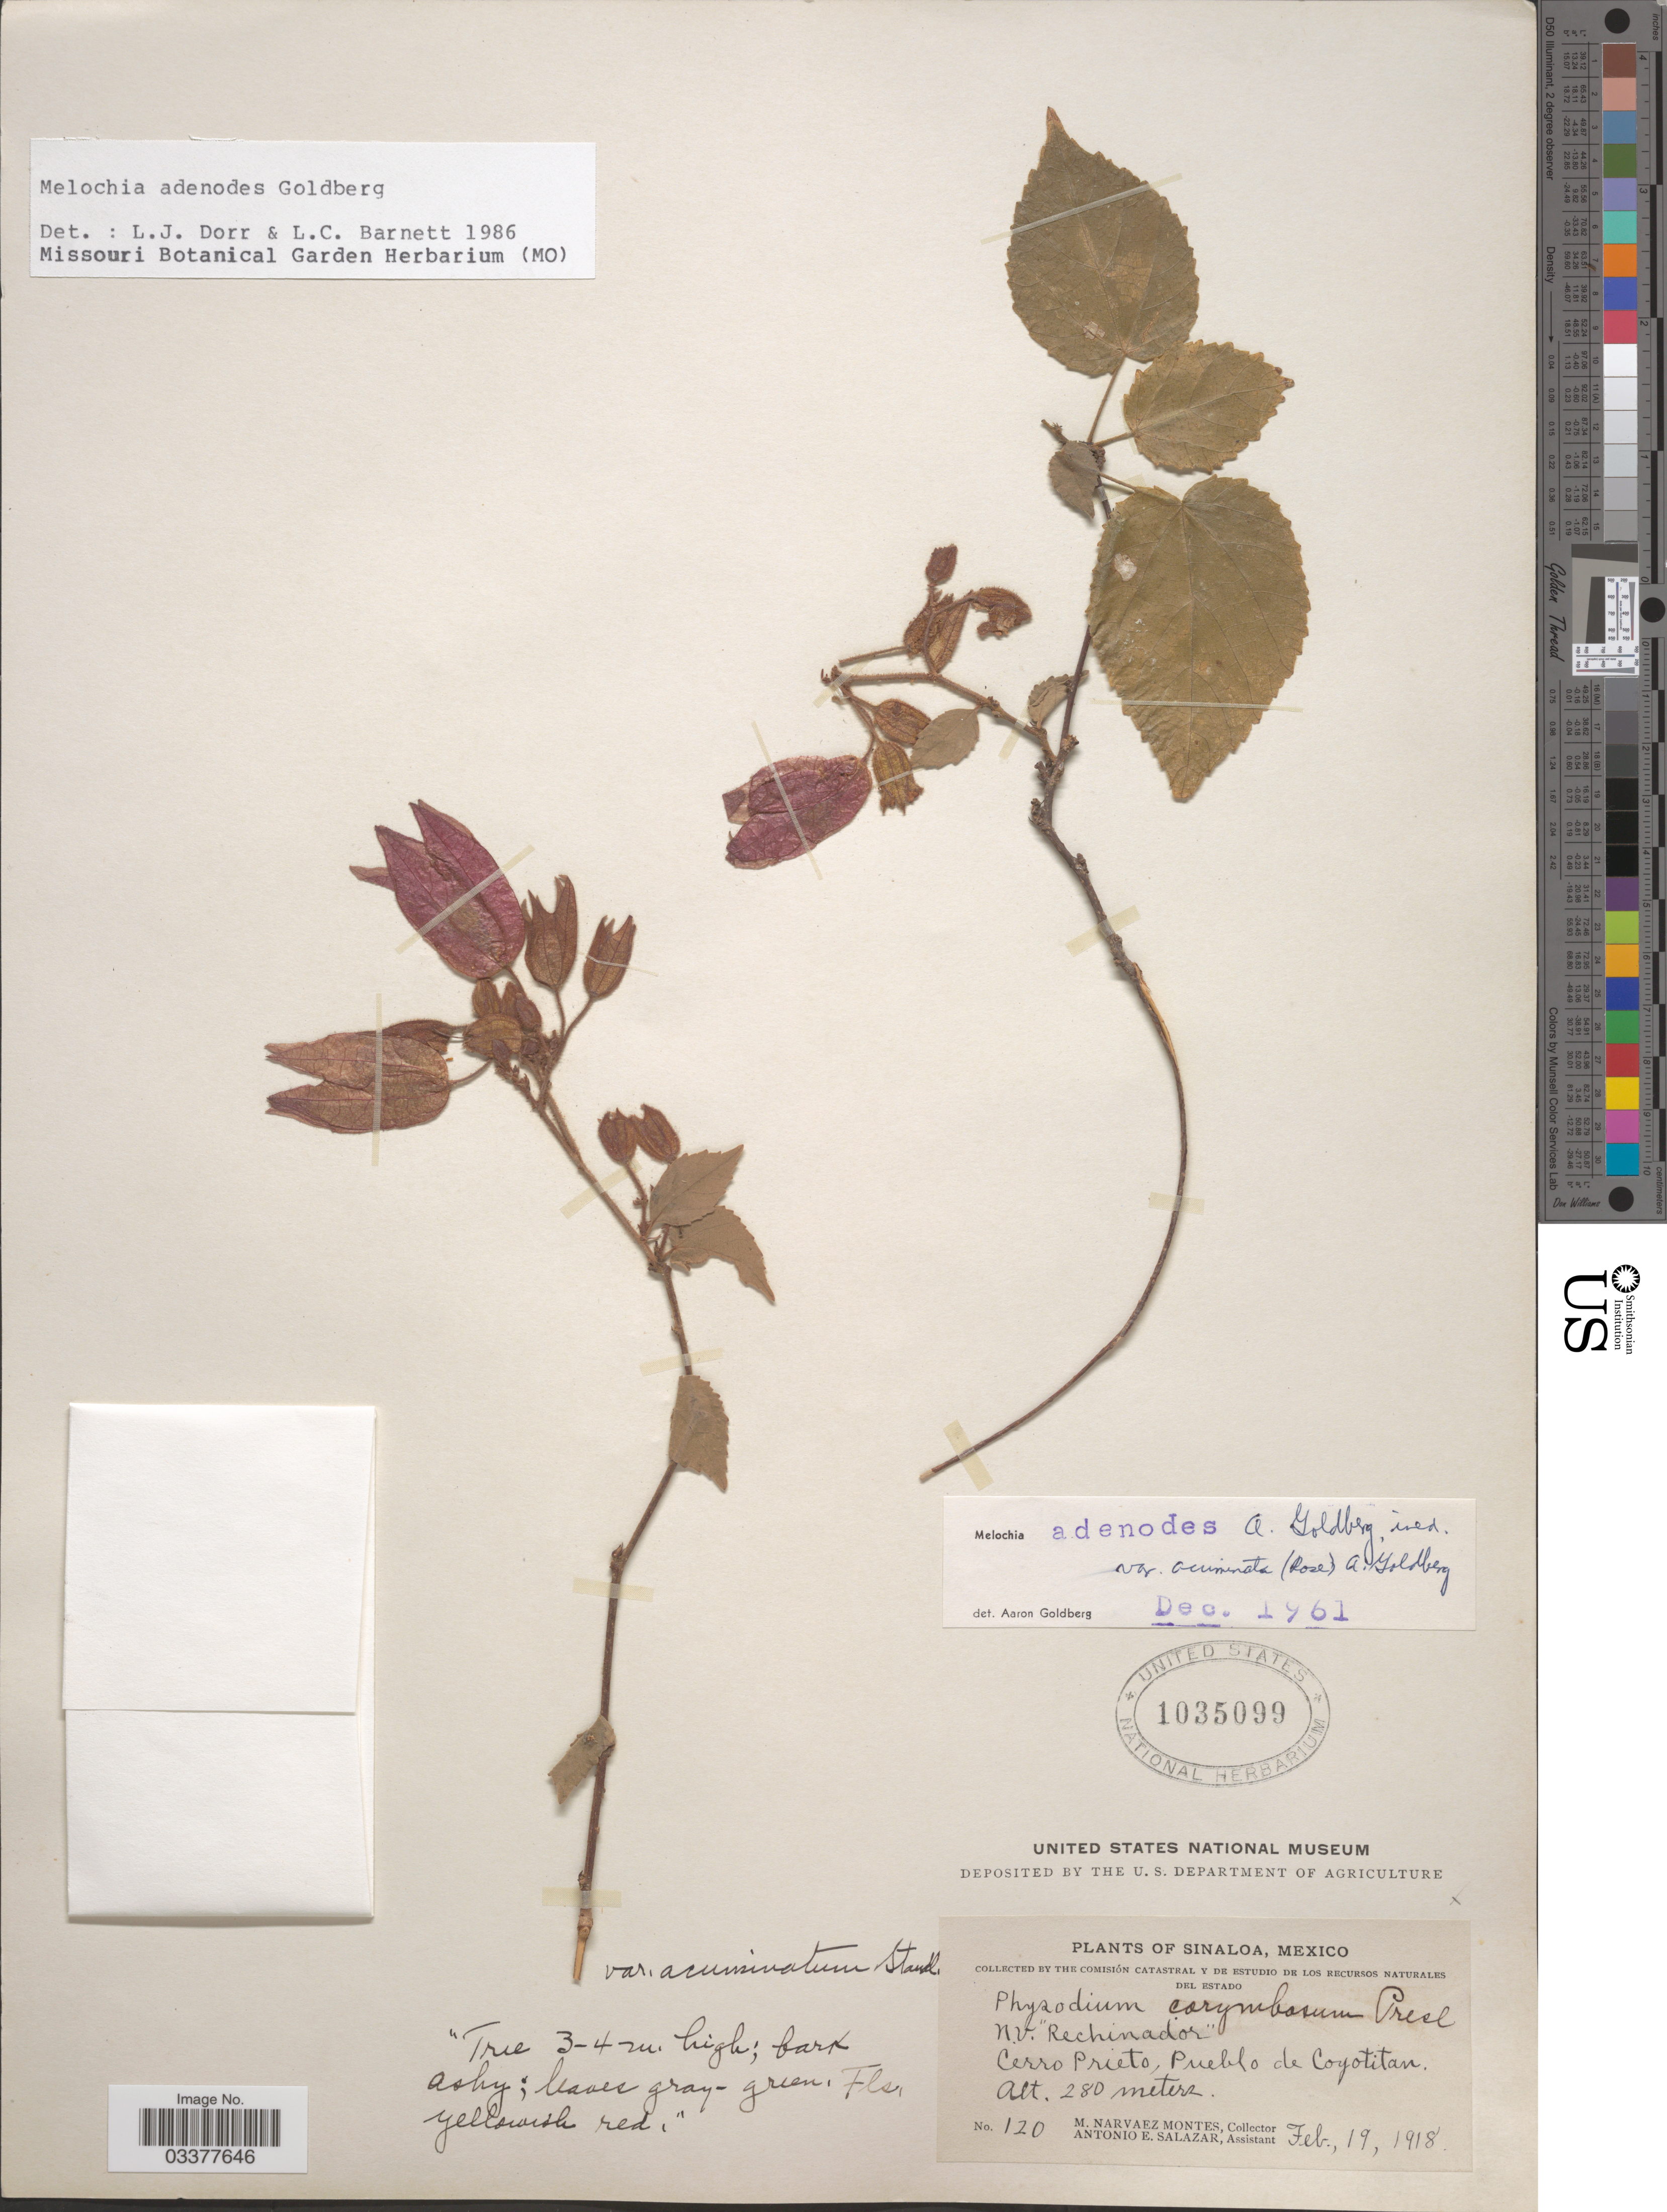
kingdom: Plantae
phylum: Tracheophyta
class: Magnoliopsida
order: Malvales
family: Malvaceae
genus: Melochia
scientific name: Melochia adenodes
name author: Goldberg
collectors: M. Narvaez-Montes & A. E. Salazar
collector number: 120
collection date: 1918-02-19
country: Mexico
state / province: Sinaloa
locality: Cerro Prieto, Pueblo de Coyotitan.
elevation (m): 280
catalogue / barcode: US 1035099